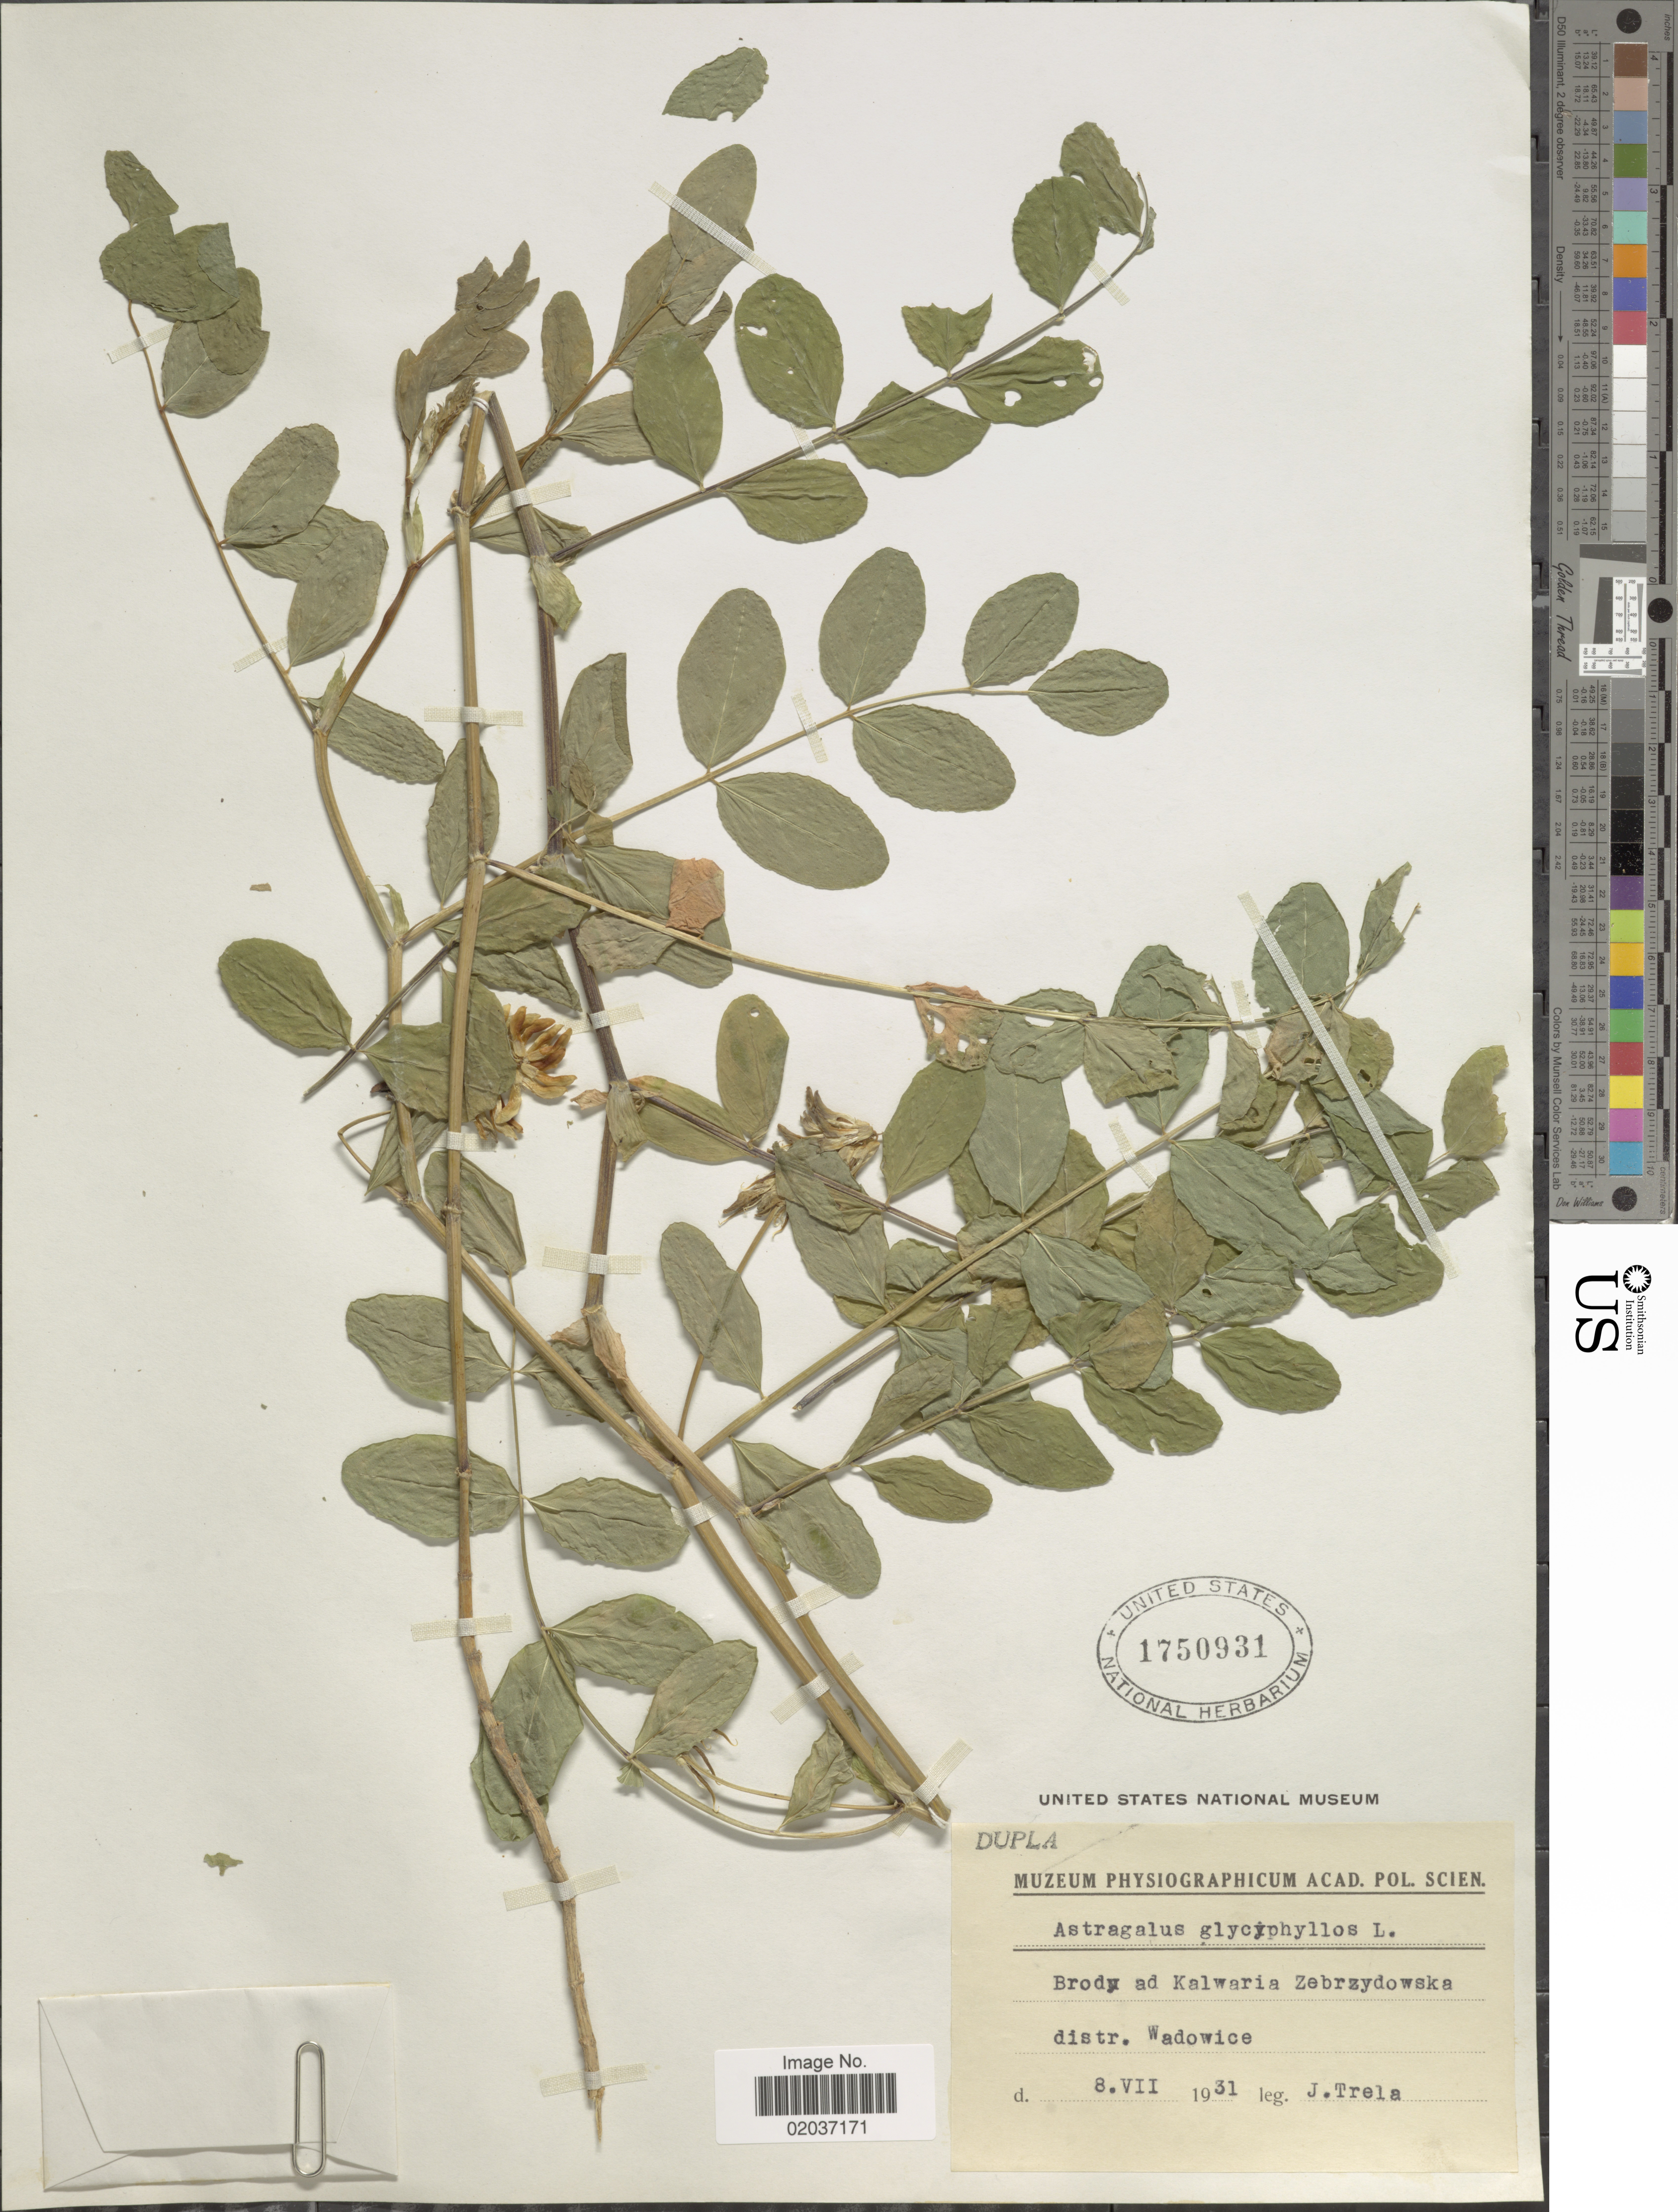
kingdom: Plantae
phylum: Tracheophyta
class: Magnoliopsida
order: Fabales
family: Fabaceae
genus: Astragalus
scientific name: Astragalus glycyphyllos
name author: L.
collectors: J. Trela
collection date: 1931-07-08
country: Poland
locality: Brody ad Kalwaria Zebrzydowska, distr. Wadowice.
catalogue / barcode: US 1750931